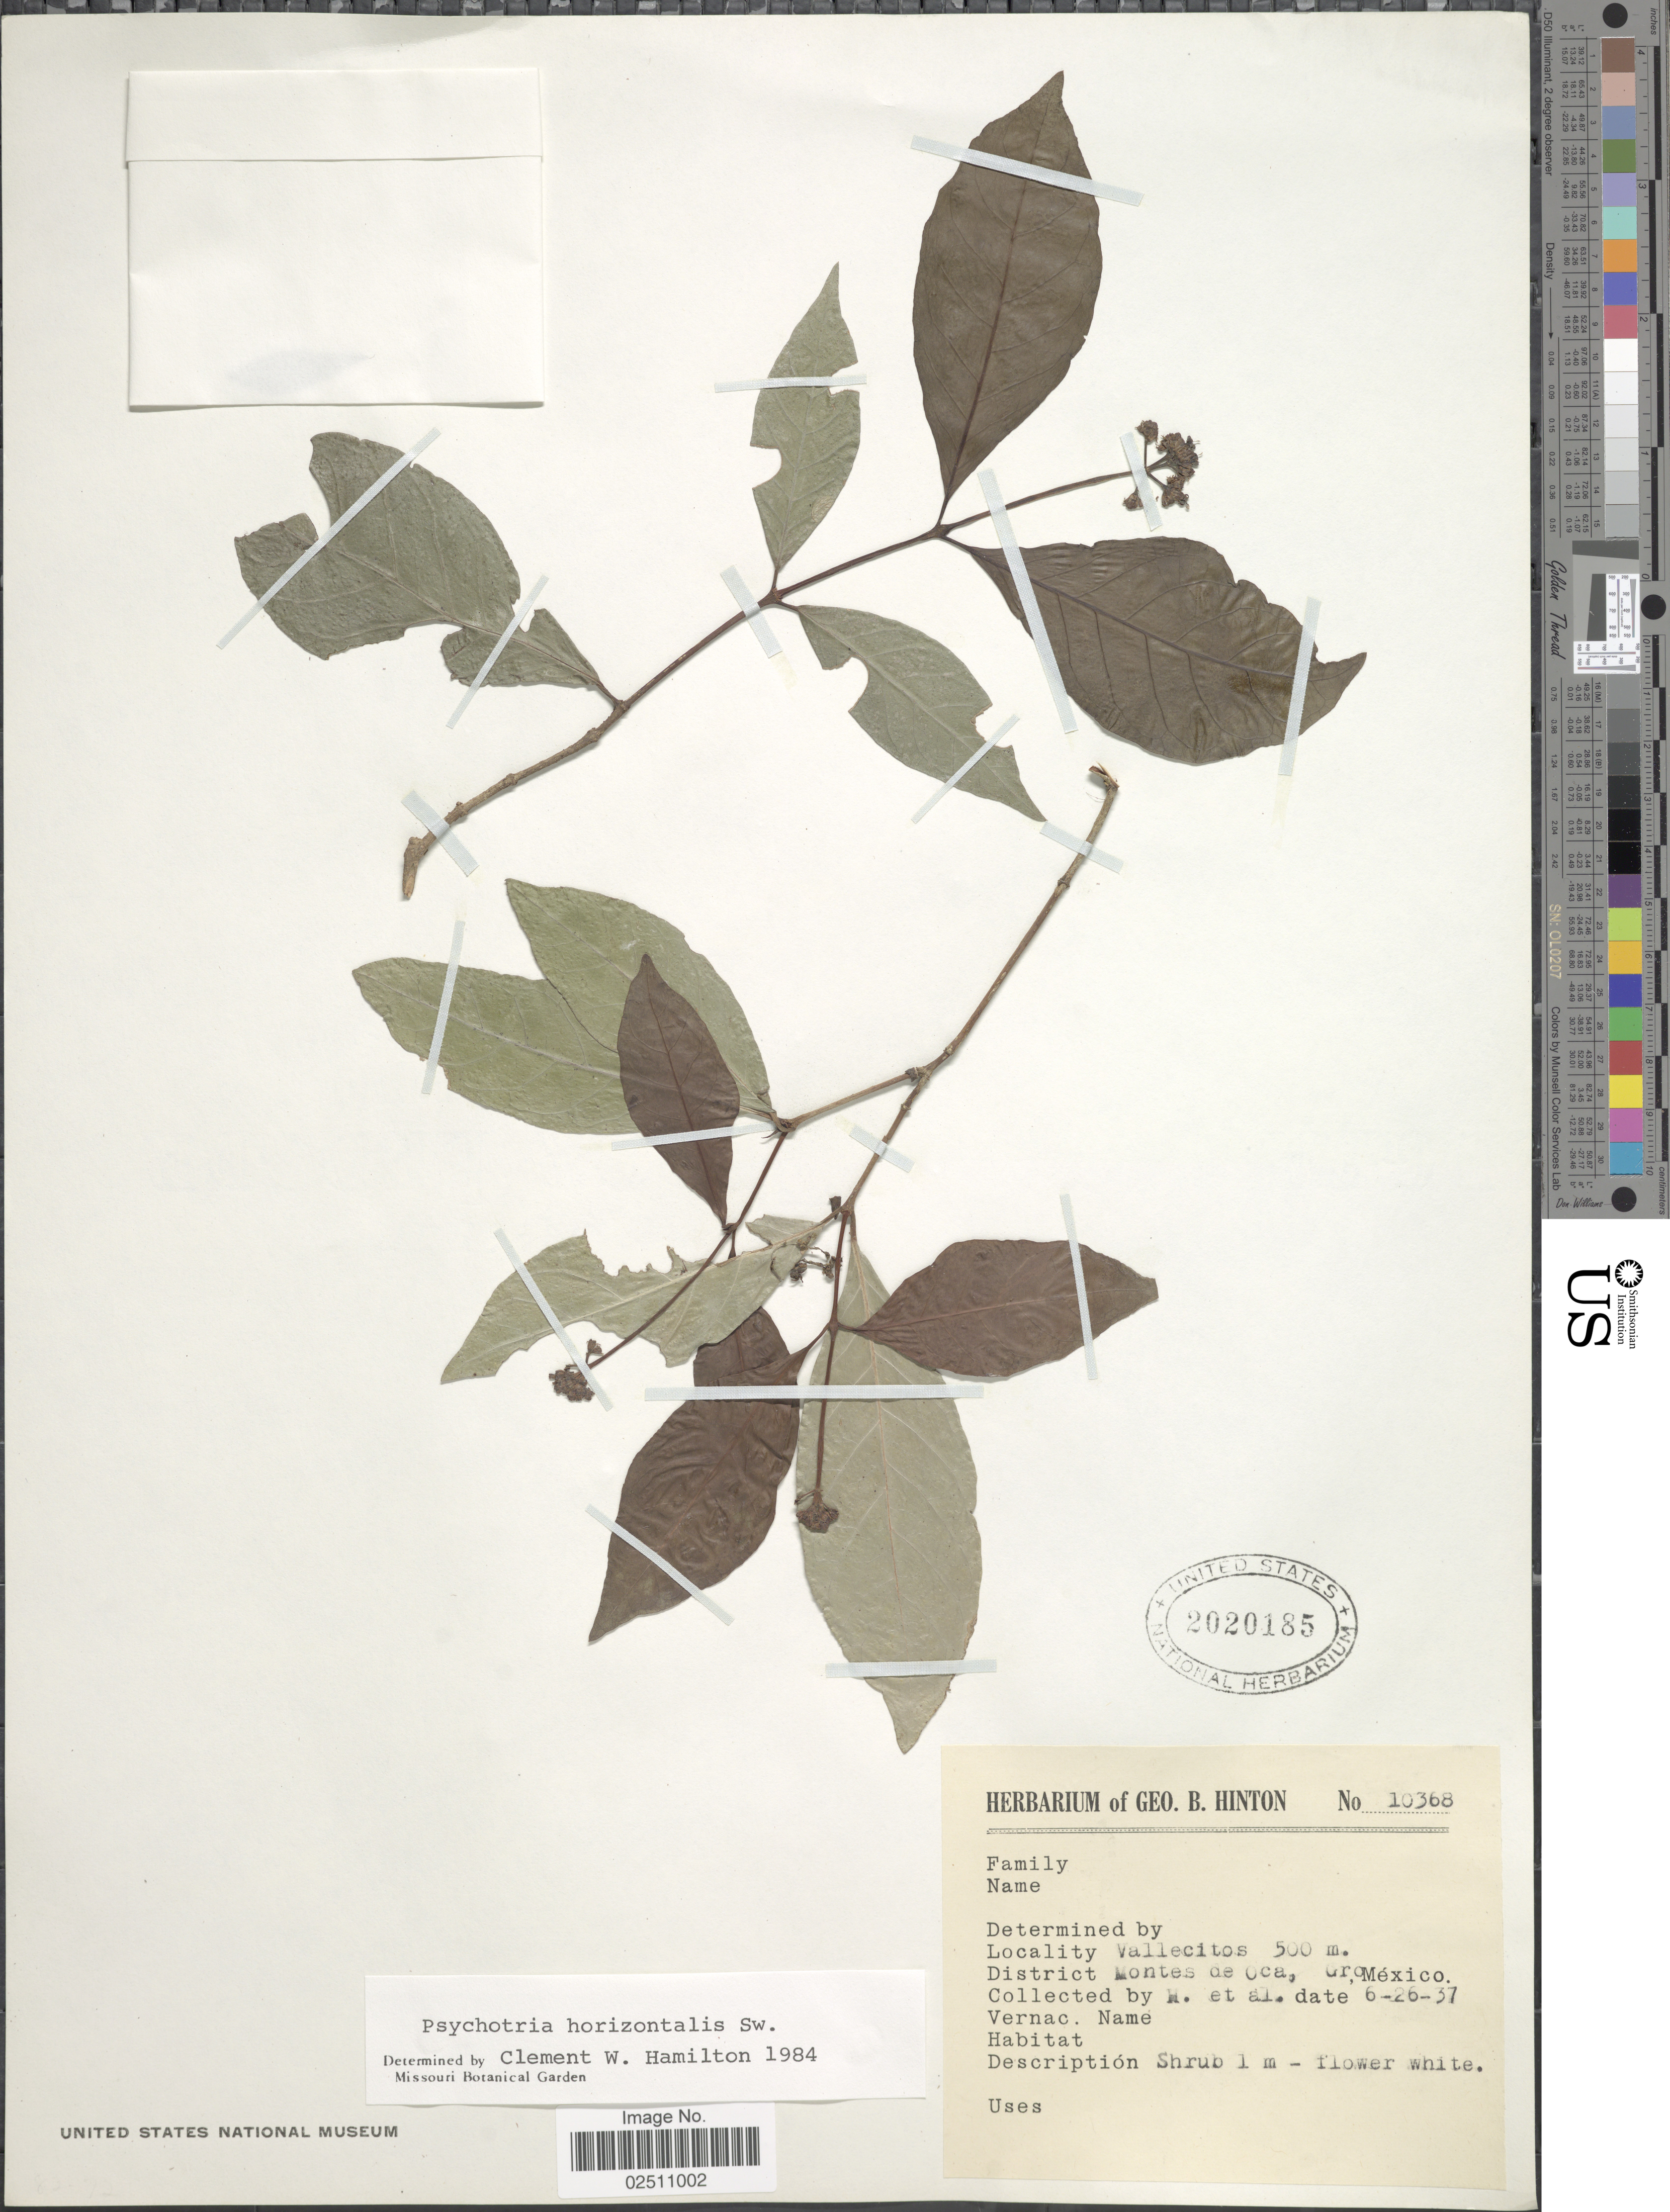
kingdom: Plantae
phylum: Tracheophyta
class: Magnoliopsida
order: Gentianales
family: Rubiaceae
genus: Psychotria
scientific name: Psychotria horizontalis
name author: Sw.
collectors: G. B. Hinton & et al.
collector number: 10368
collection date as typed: Transcribed d/m/y: 26/6/37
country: Mexico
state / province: Guerrero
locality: Vallecitos, District Montes de Oca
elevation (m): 500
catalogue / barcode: US 2020185